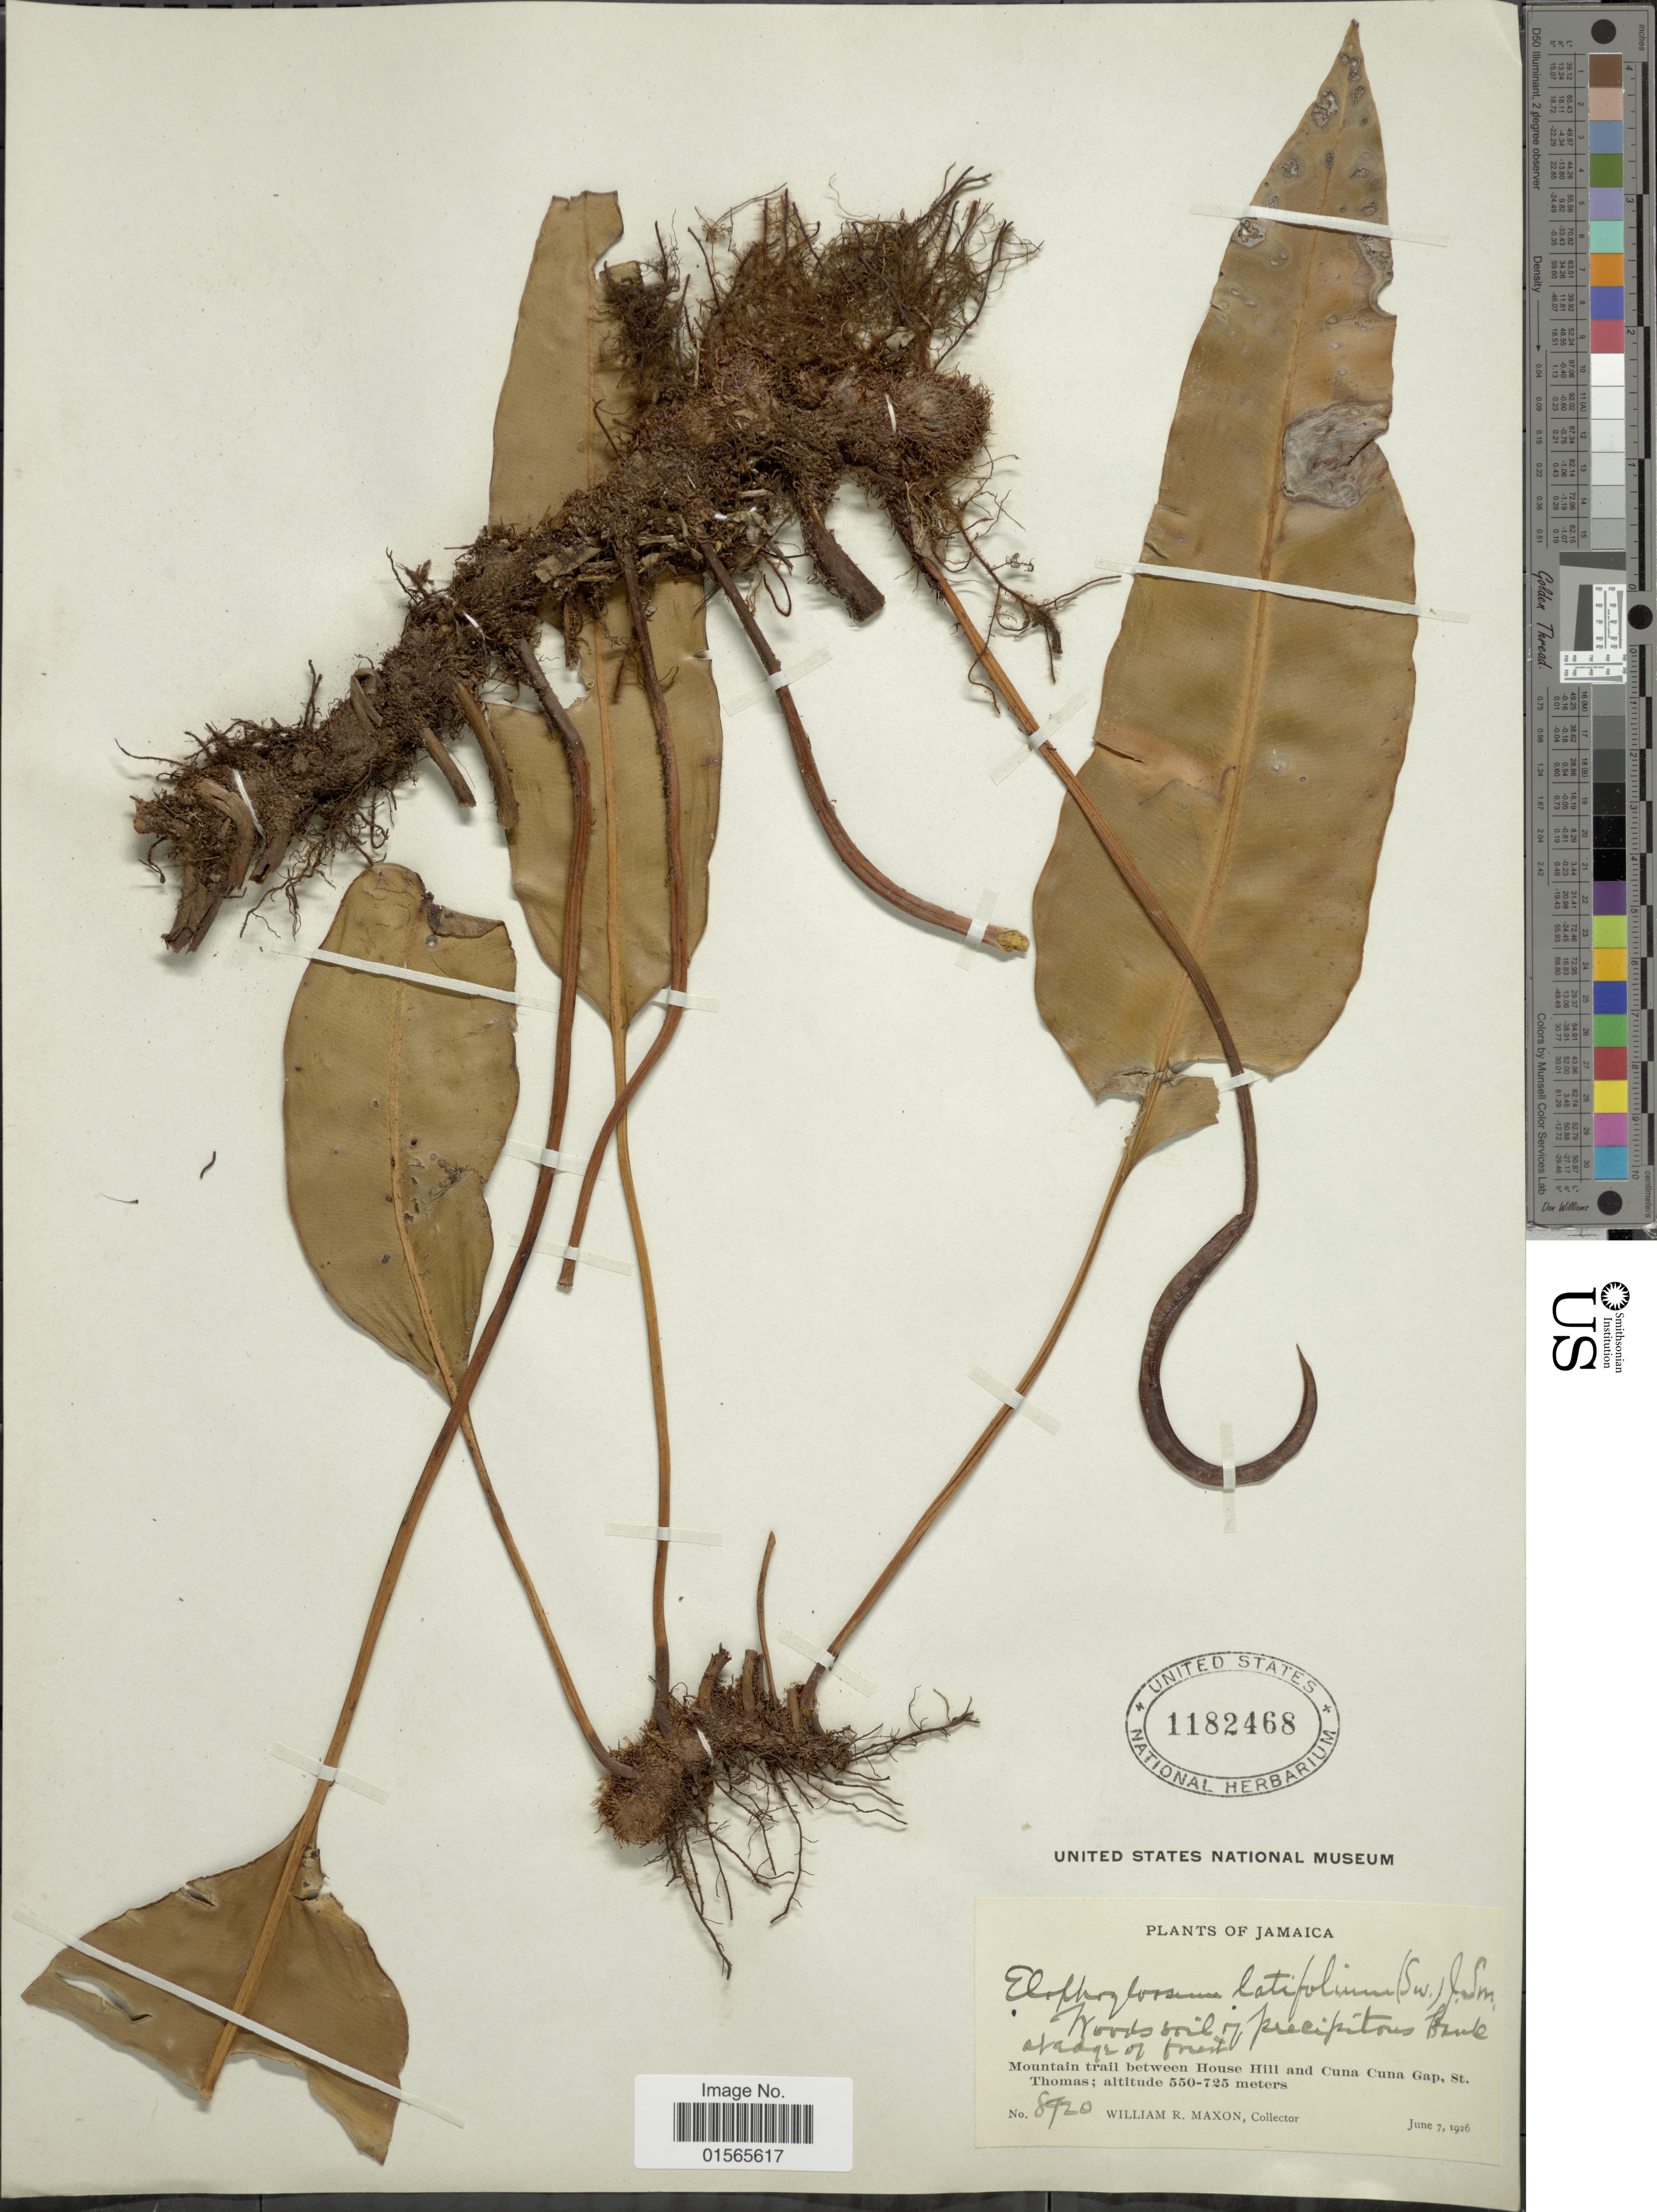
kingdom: Plantae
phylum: Tracheophyta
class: Polypodiopsida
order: Polypodiales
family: Dryopteridaceae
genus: Elaphoglossum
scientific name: Elaphoglossum latifolium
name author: (Sw.) J. Sm.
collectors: W. R. Maxon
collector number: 8920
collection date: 1926-06-07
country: Jamaica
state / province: Saint Thomas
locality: Mountain trail between House Hill and Cuna Cuna Gap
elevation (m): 550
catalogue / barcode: US 1182468